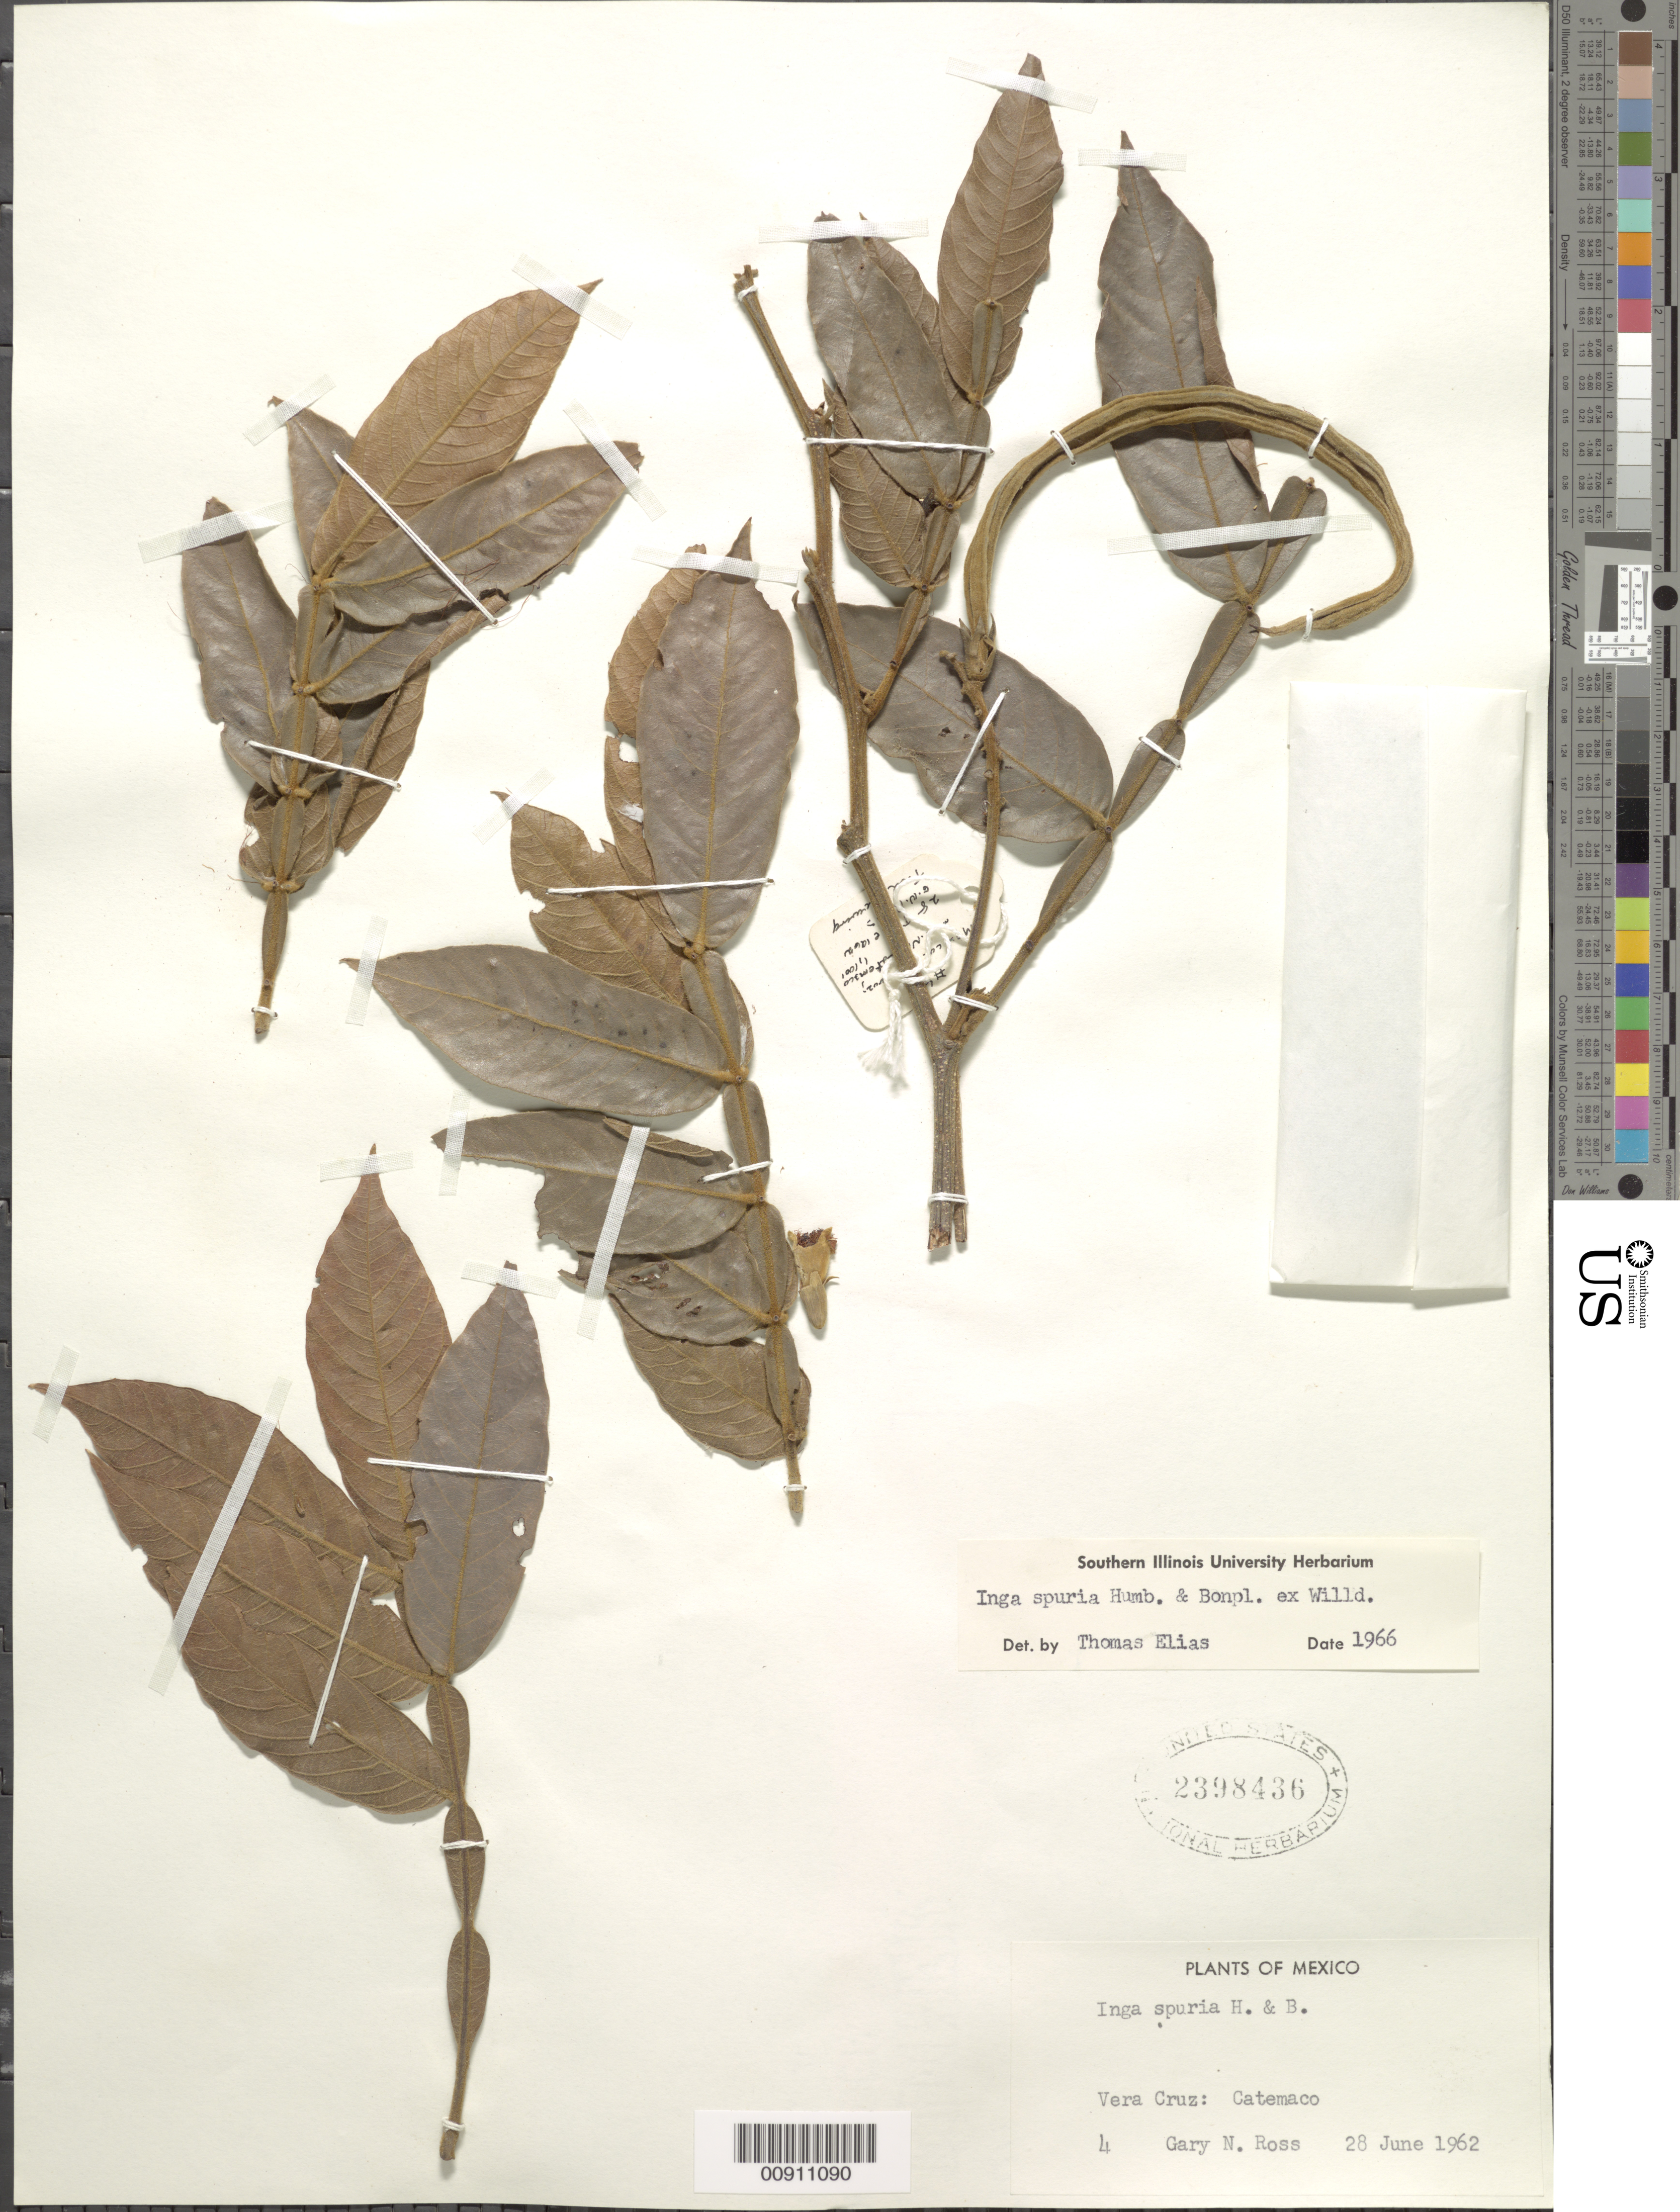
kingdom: Plantae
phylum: Tracheophyta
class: Magnoliopsida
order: Fabales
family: Fabaceae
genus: Inga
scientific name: Inga vera subsp. vera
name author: Willd.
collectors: G. N. Ross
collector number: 4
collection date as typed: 28 Jun 1962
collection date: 1962-06-28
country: Mexico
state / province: Veracruz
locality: Veracruz: Catemaco.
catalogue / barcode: US 2398436